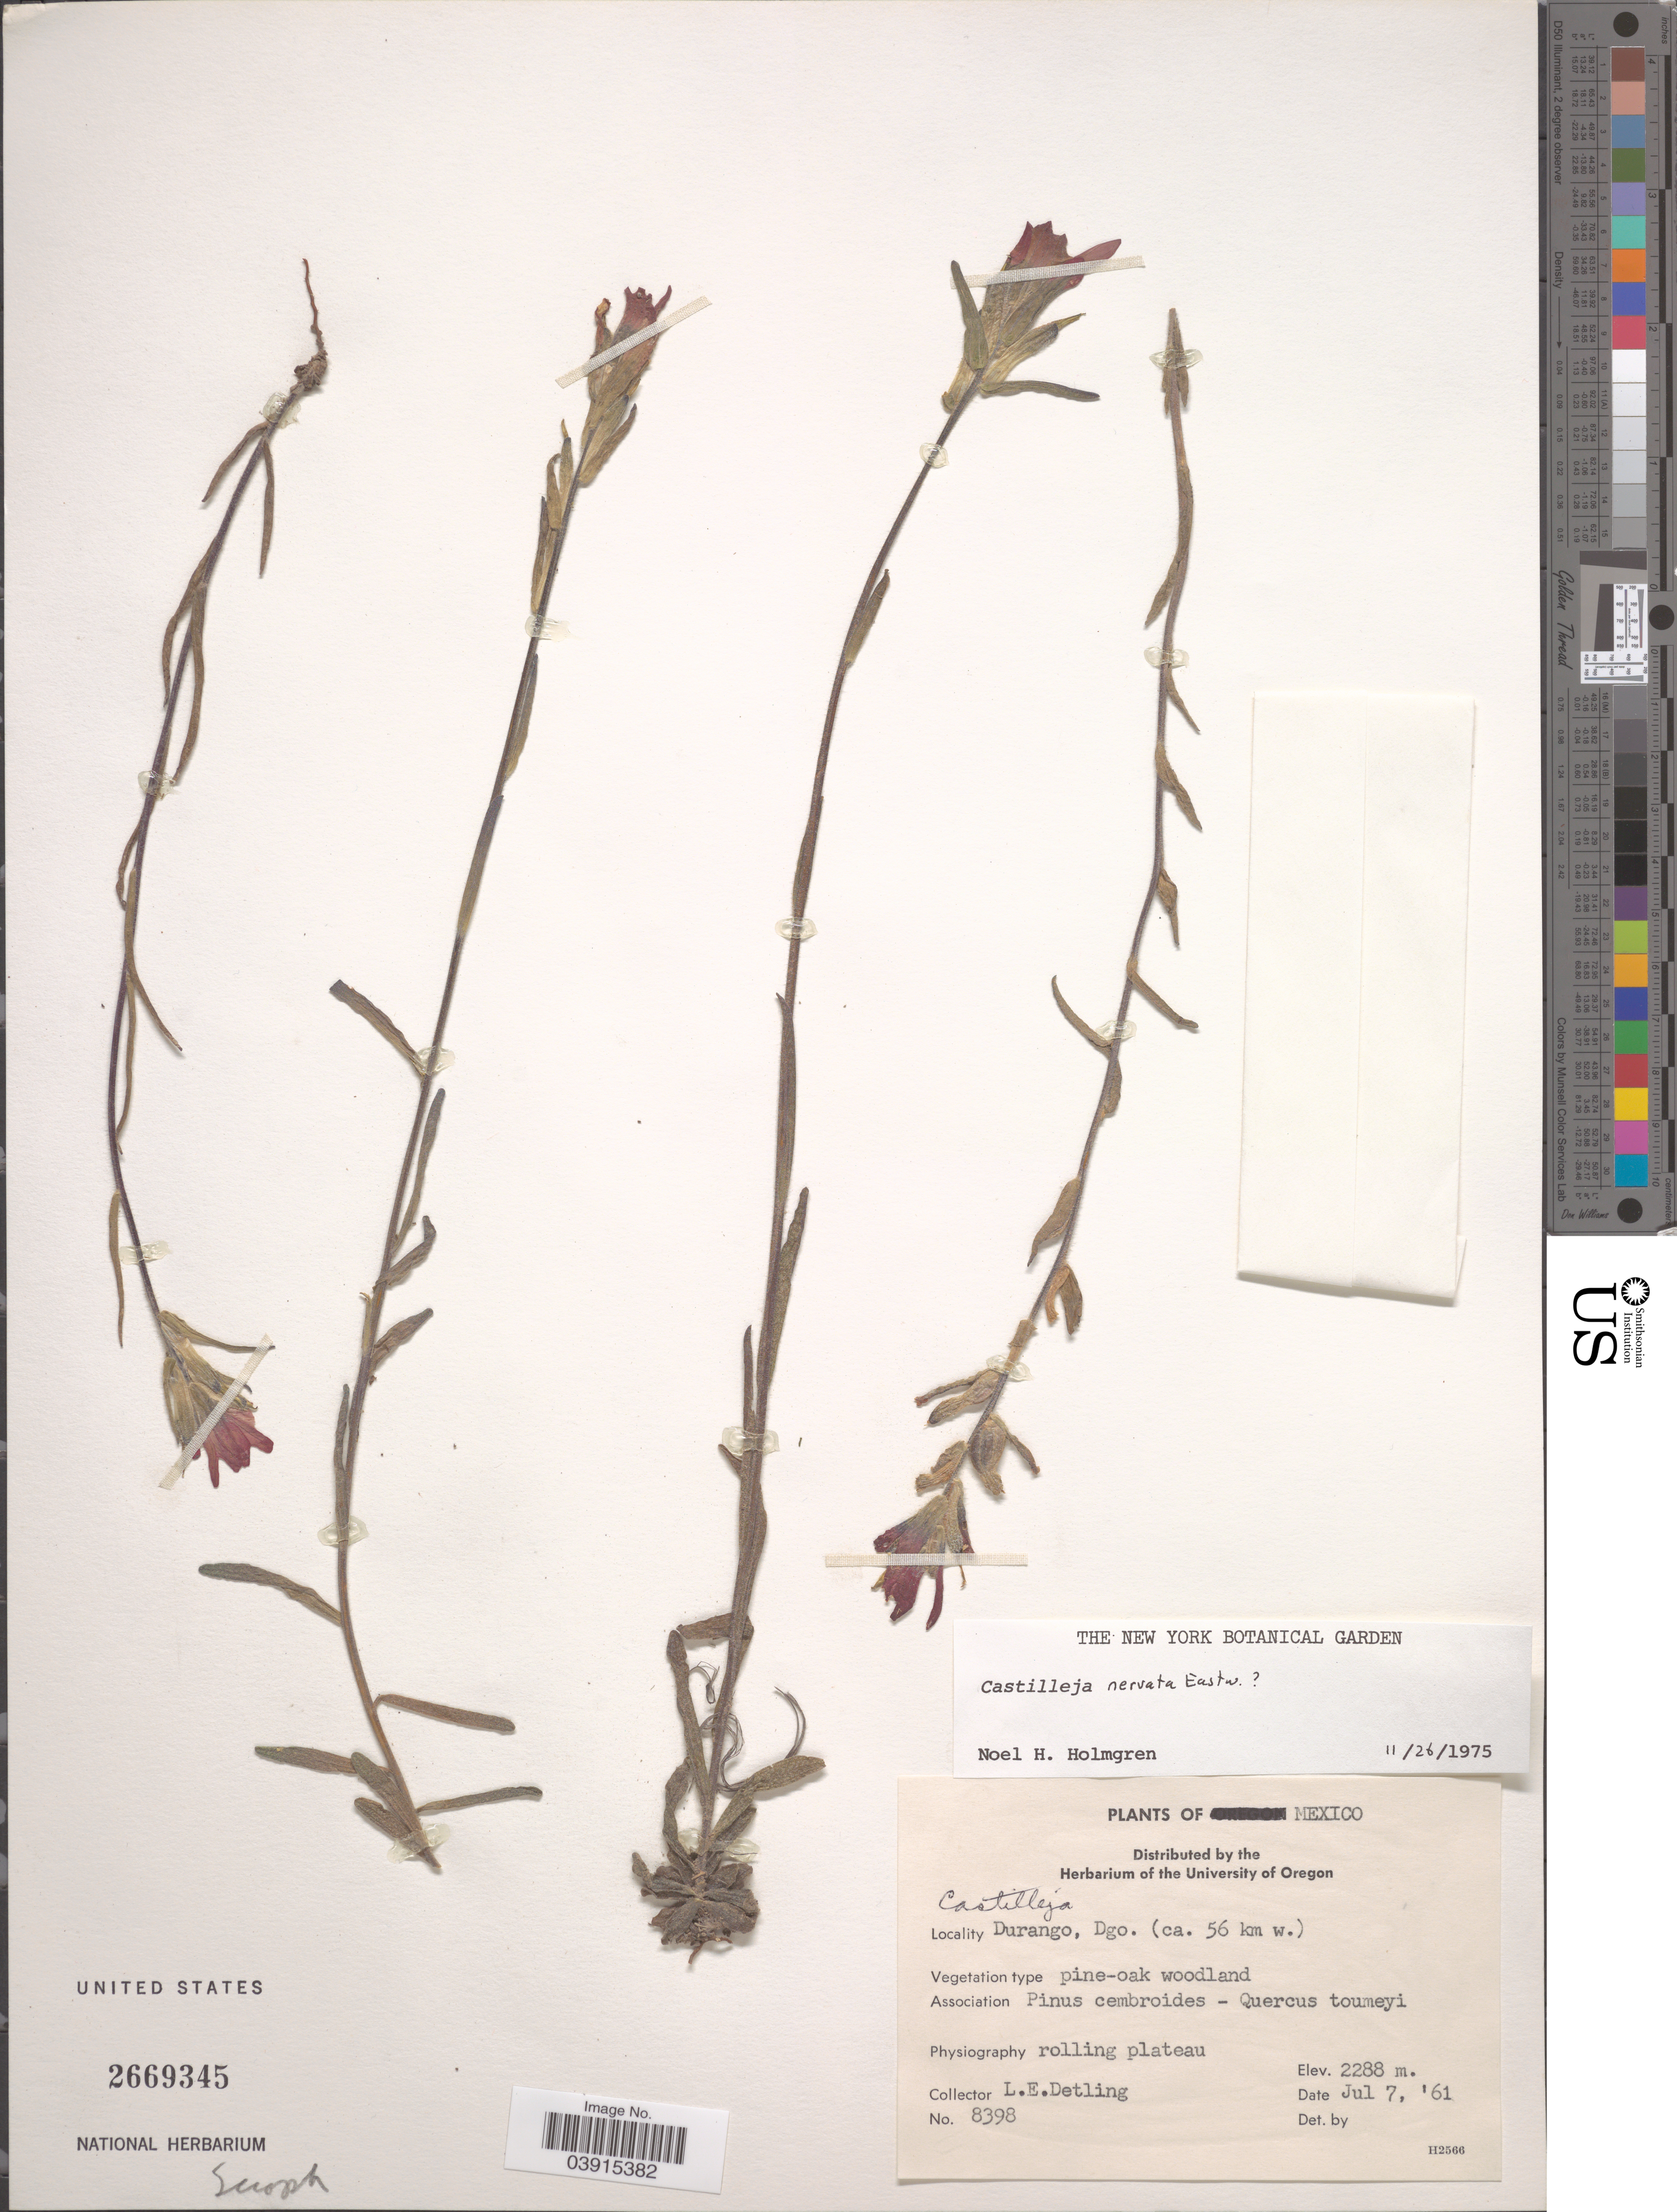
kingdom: Plantae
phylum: Tracheophyta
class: Magnoliopsida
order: Lamiales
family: Orobanchaceae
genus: Castilleja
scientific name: Castilleja nervata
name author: Eastw.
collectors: L. E. Detling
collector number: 8398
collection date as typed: Transcribed d/m/y: 7/7/61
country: Mexico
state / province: Durango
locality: Durango, Dgo. (ca. 56 km w.)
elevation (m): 2288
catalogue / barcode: US 2669345